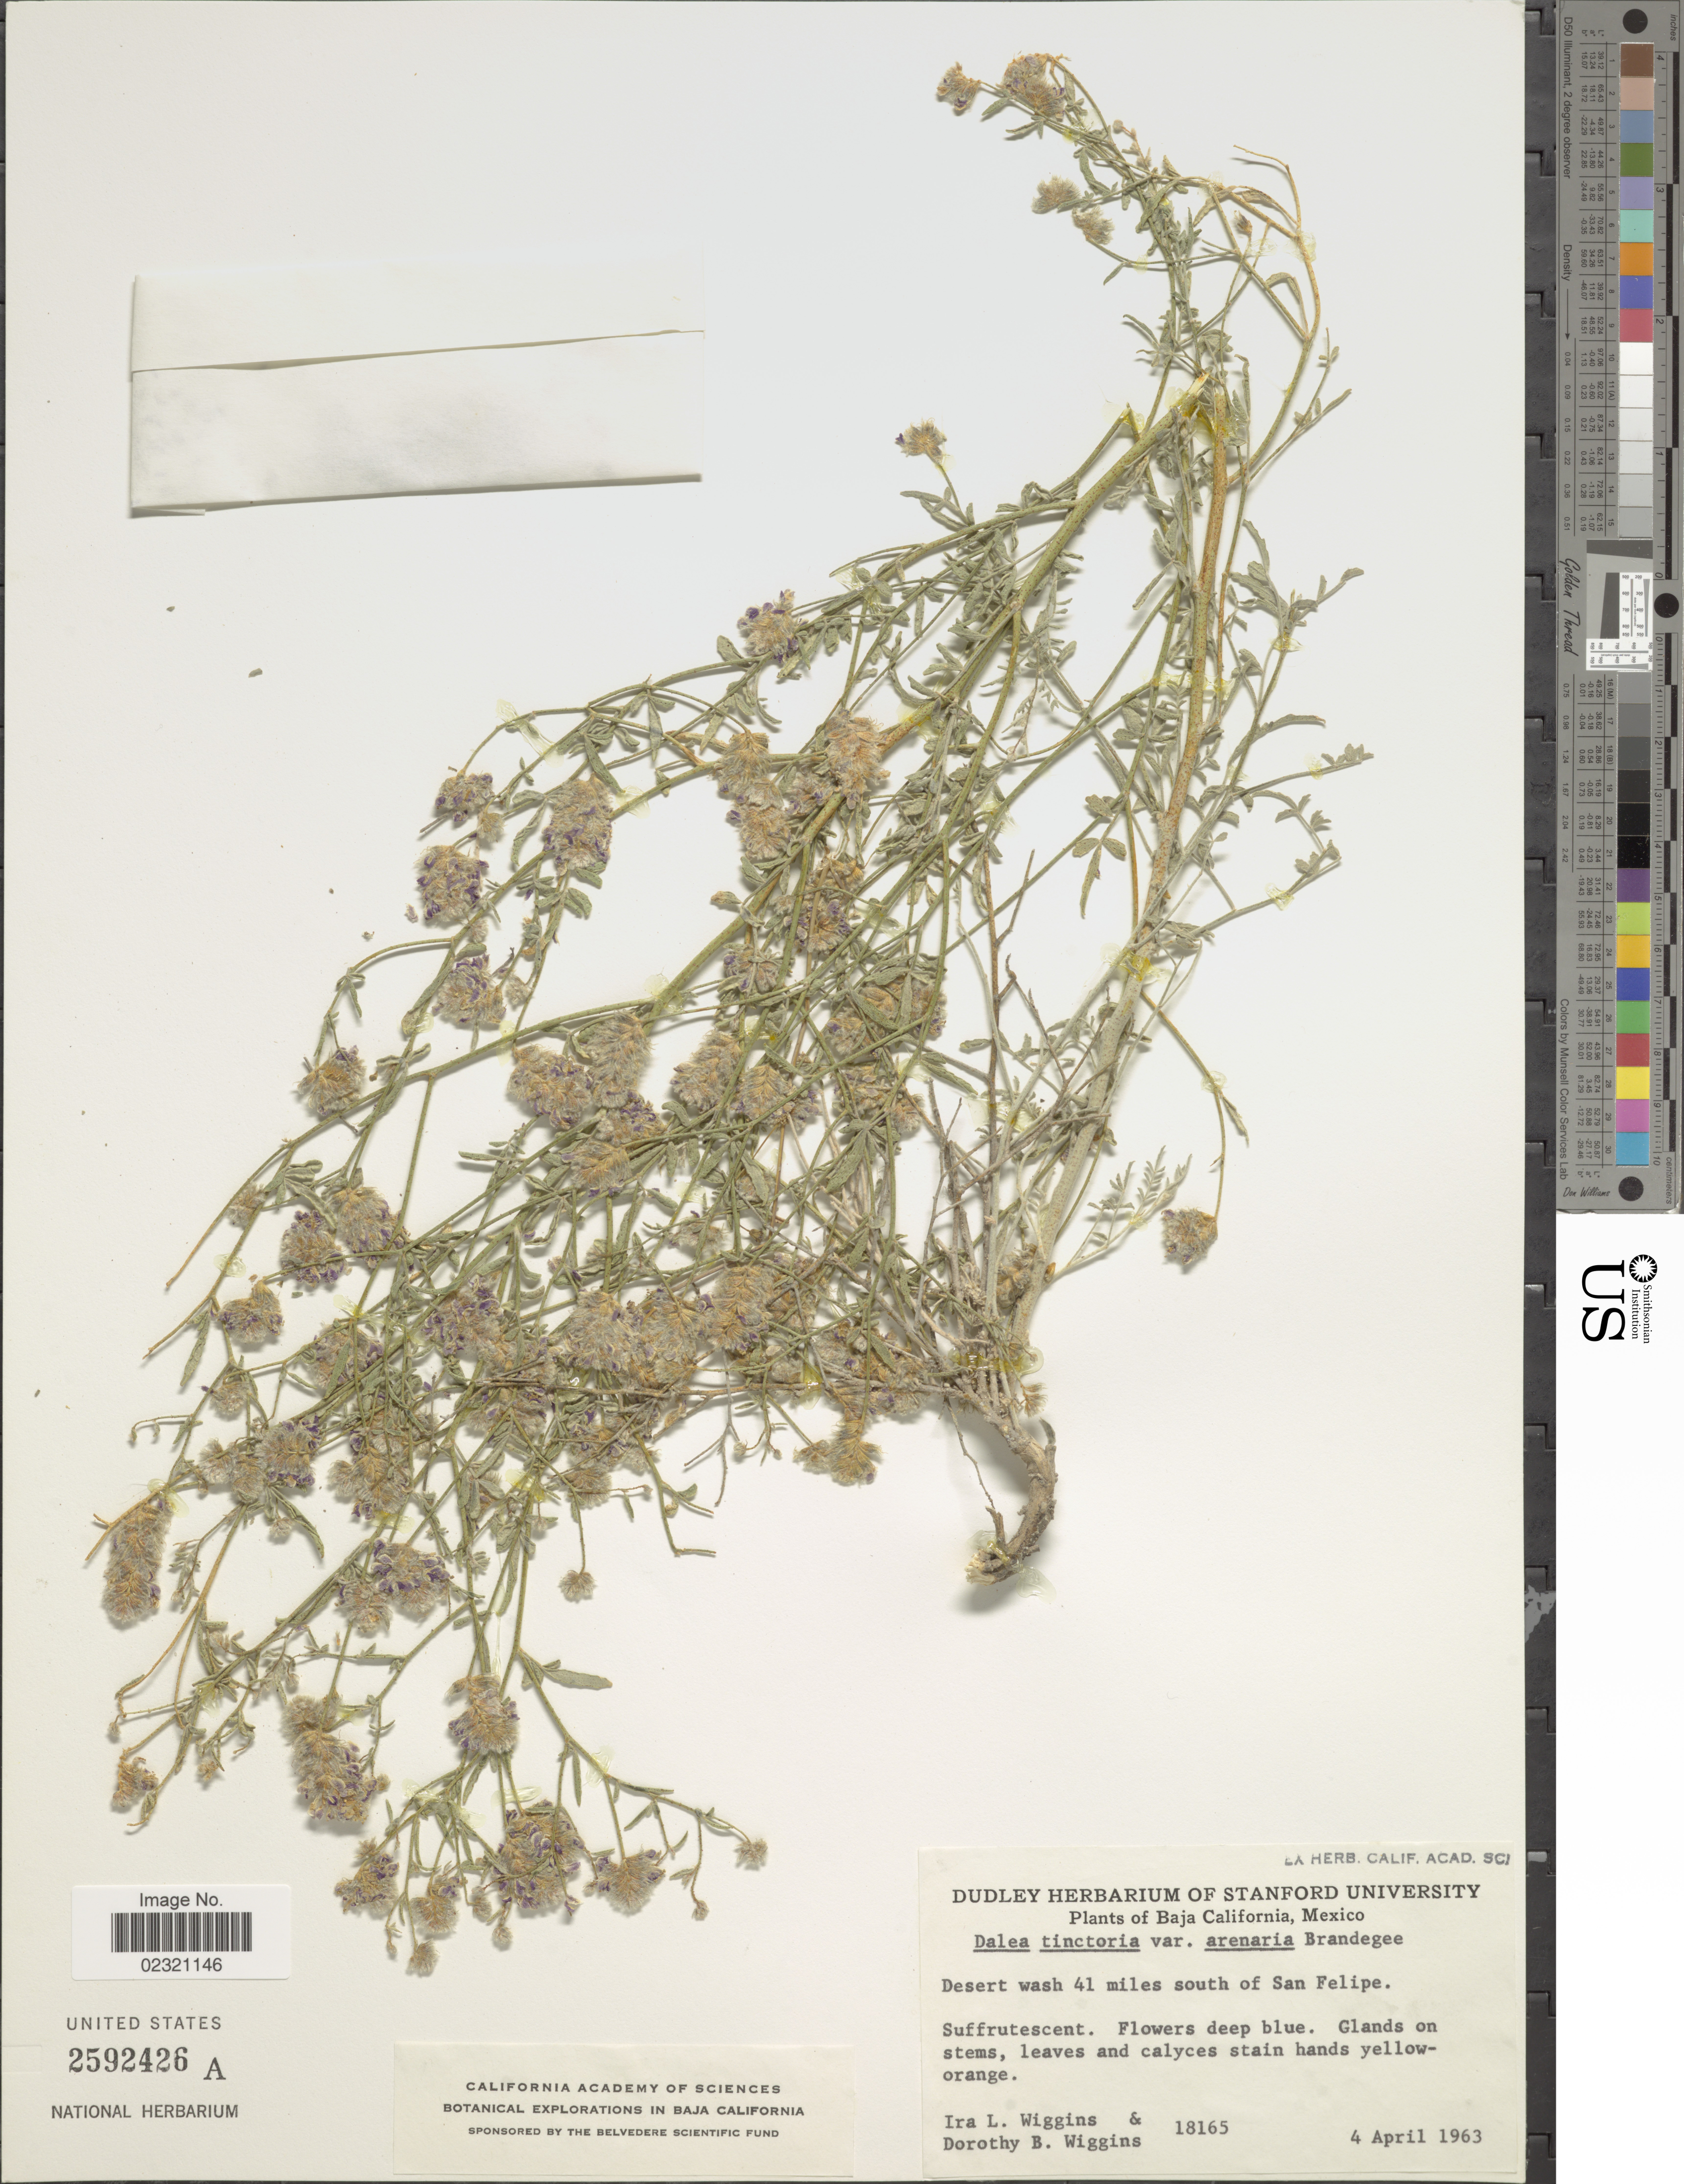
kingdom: Plantae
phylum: Tracheophyta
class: Magnoliopsida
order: Fabales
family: Fabaceae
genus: Psorothamnus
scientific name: Psorothamnus emoryi var. arenarius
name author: (Brandegee) Rydb.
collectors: I. L. Wiggins & D. B. Wiggins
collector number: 18165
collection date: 1963-04-04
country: Mexico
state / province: Baja California Norte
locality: Desert wash 41 miles south of San Felipe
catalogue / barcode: US 2592426A